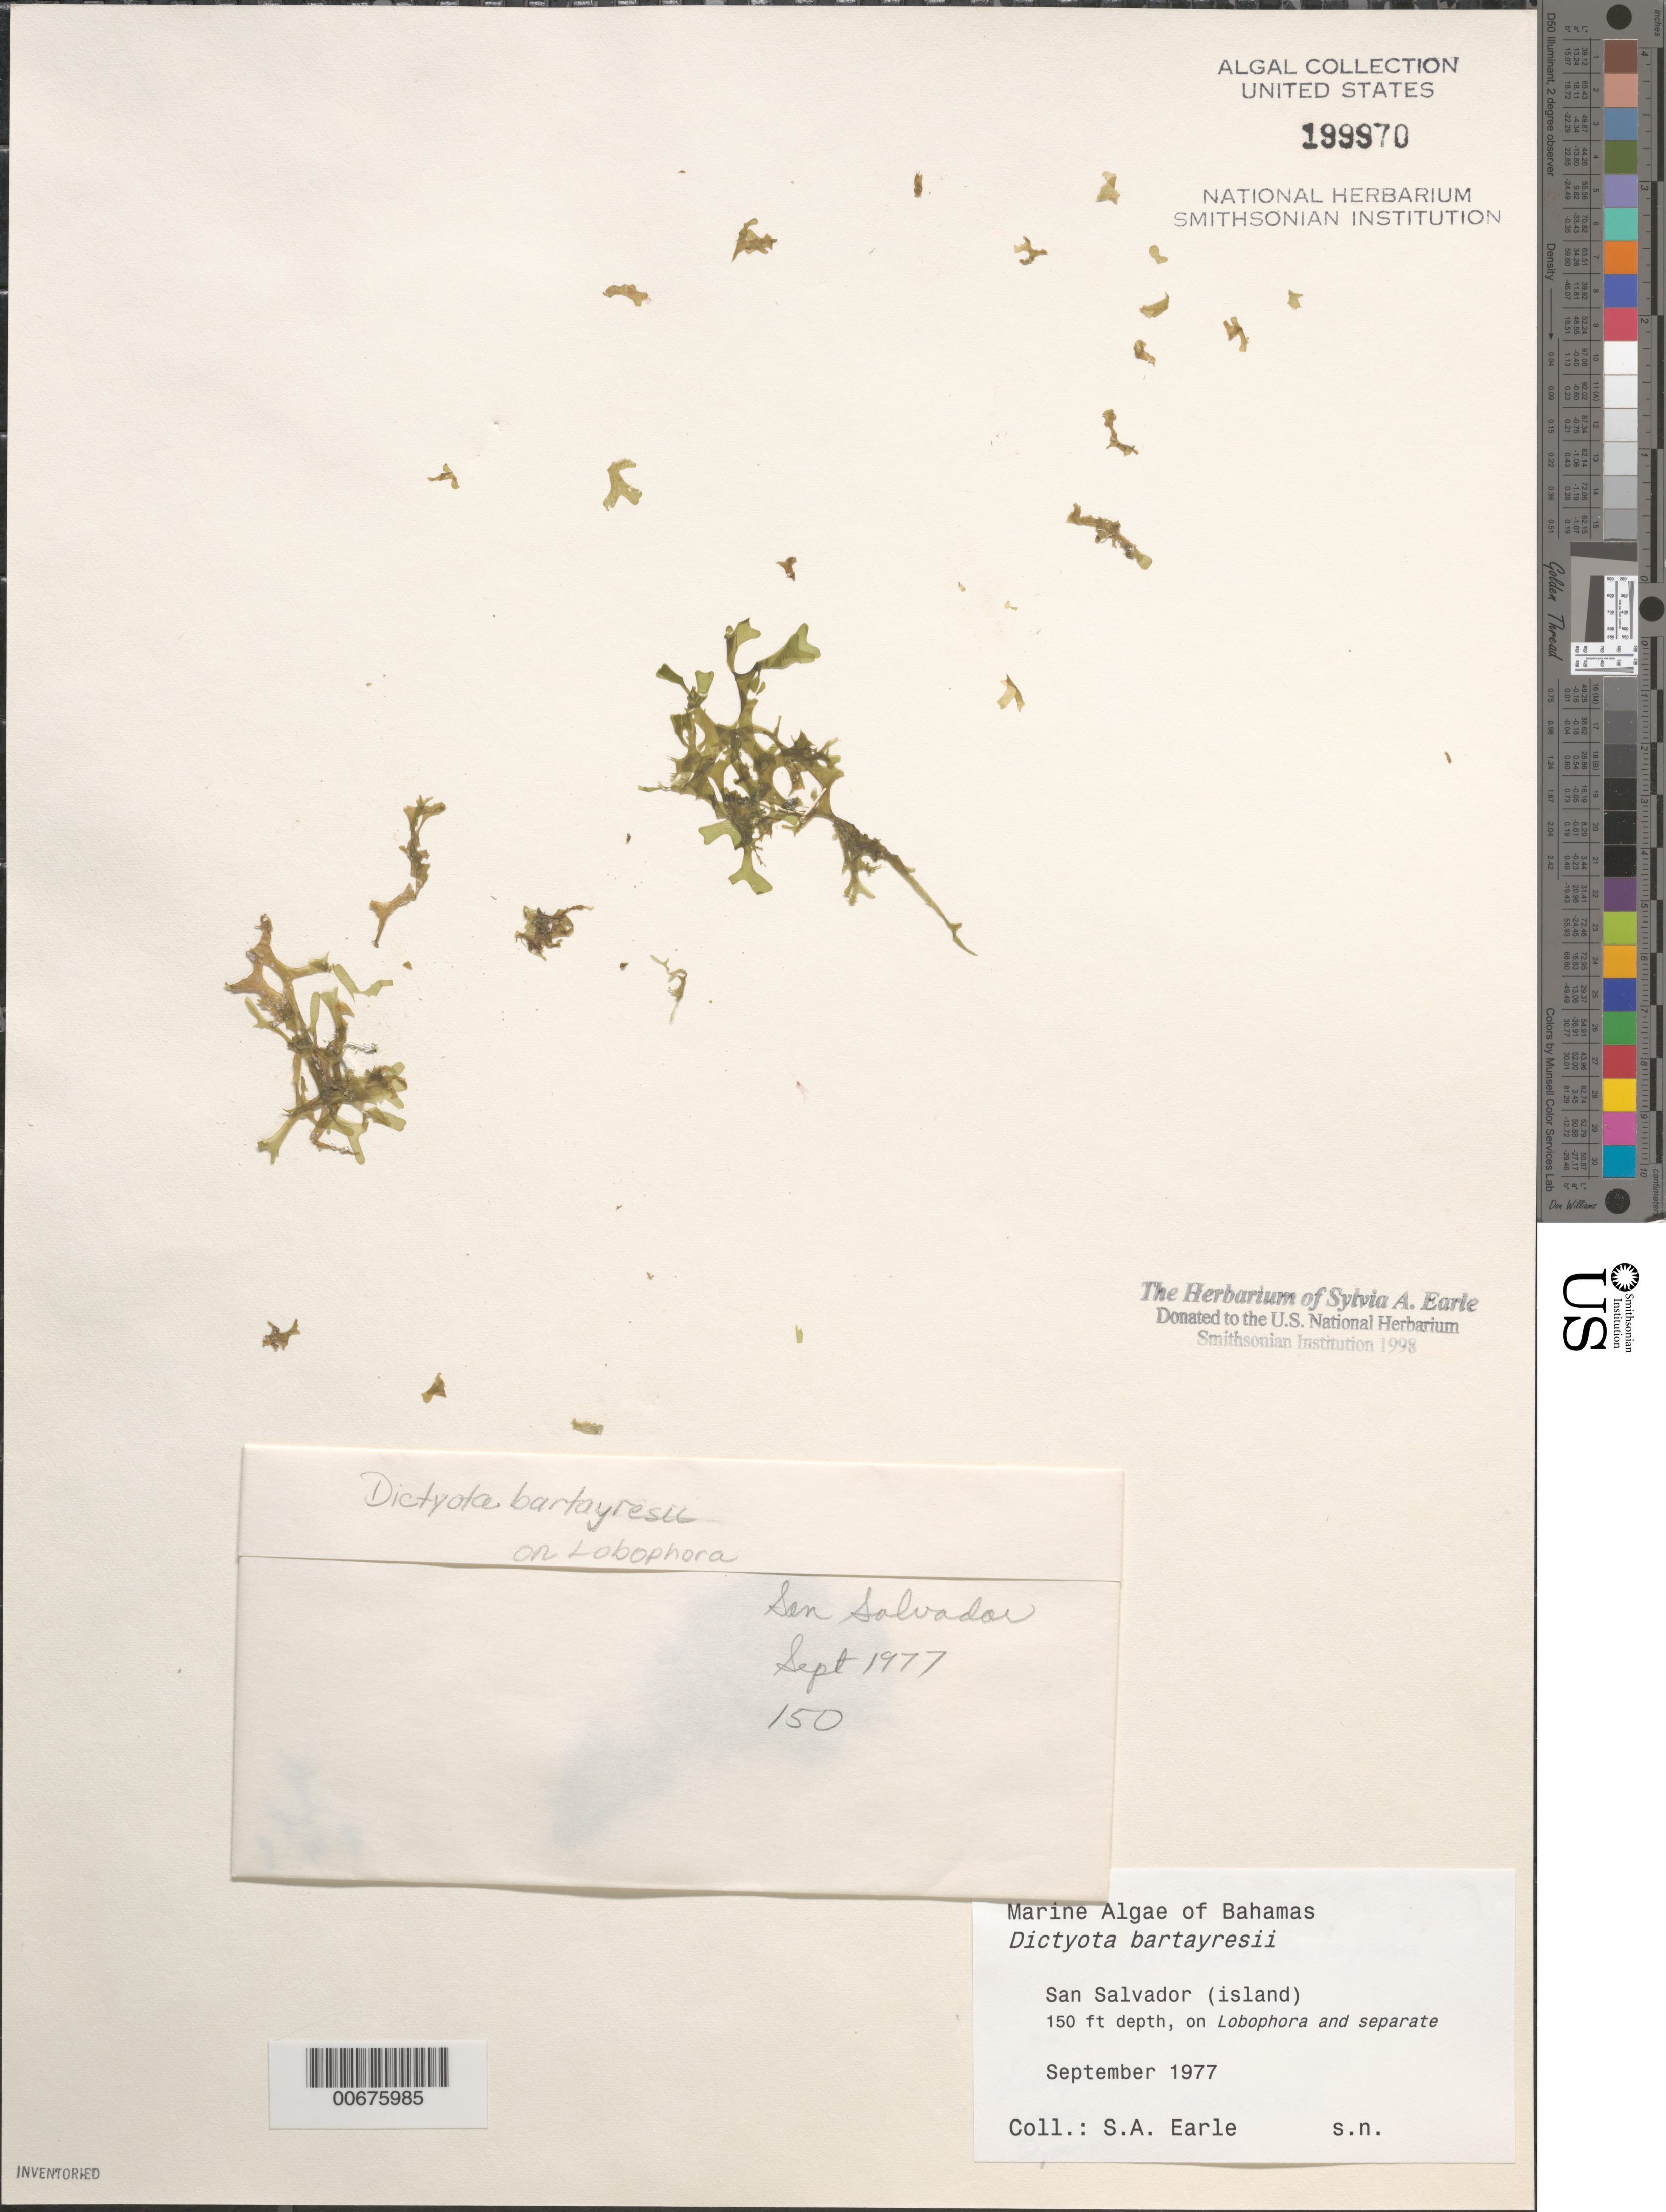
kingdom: Chromista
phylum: Ochrophyta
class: Phaeophyceae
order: Dictyotales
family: Dictyotaceae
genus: Dictyota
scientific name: Dictyota bartayresiana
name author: J.V.Lamouroux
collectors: S. A. Earle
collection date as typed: Sep 1977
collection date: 1977-09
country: Bahamas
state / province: San Salvador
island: San Salvador Island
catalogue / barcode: US 199970